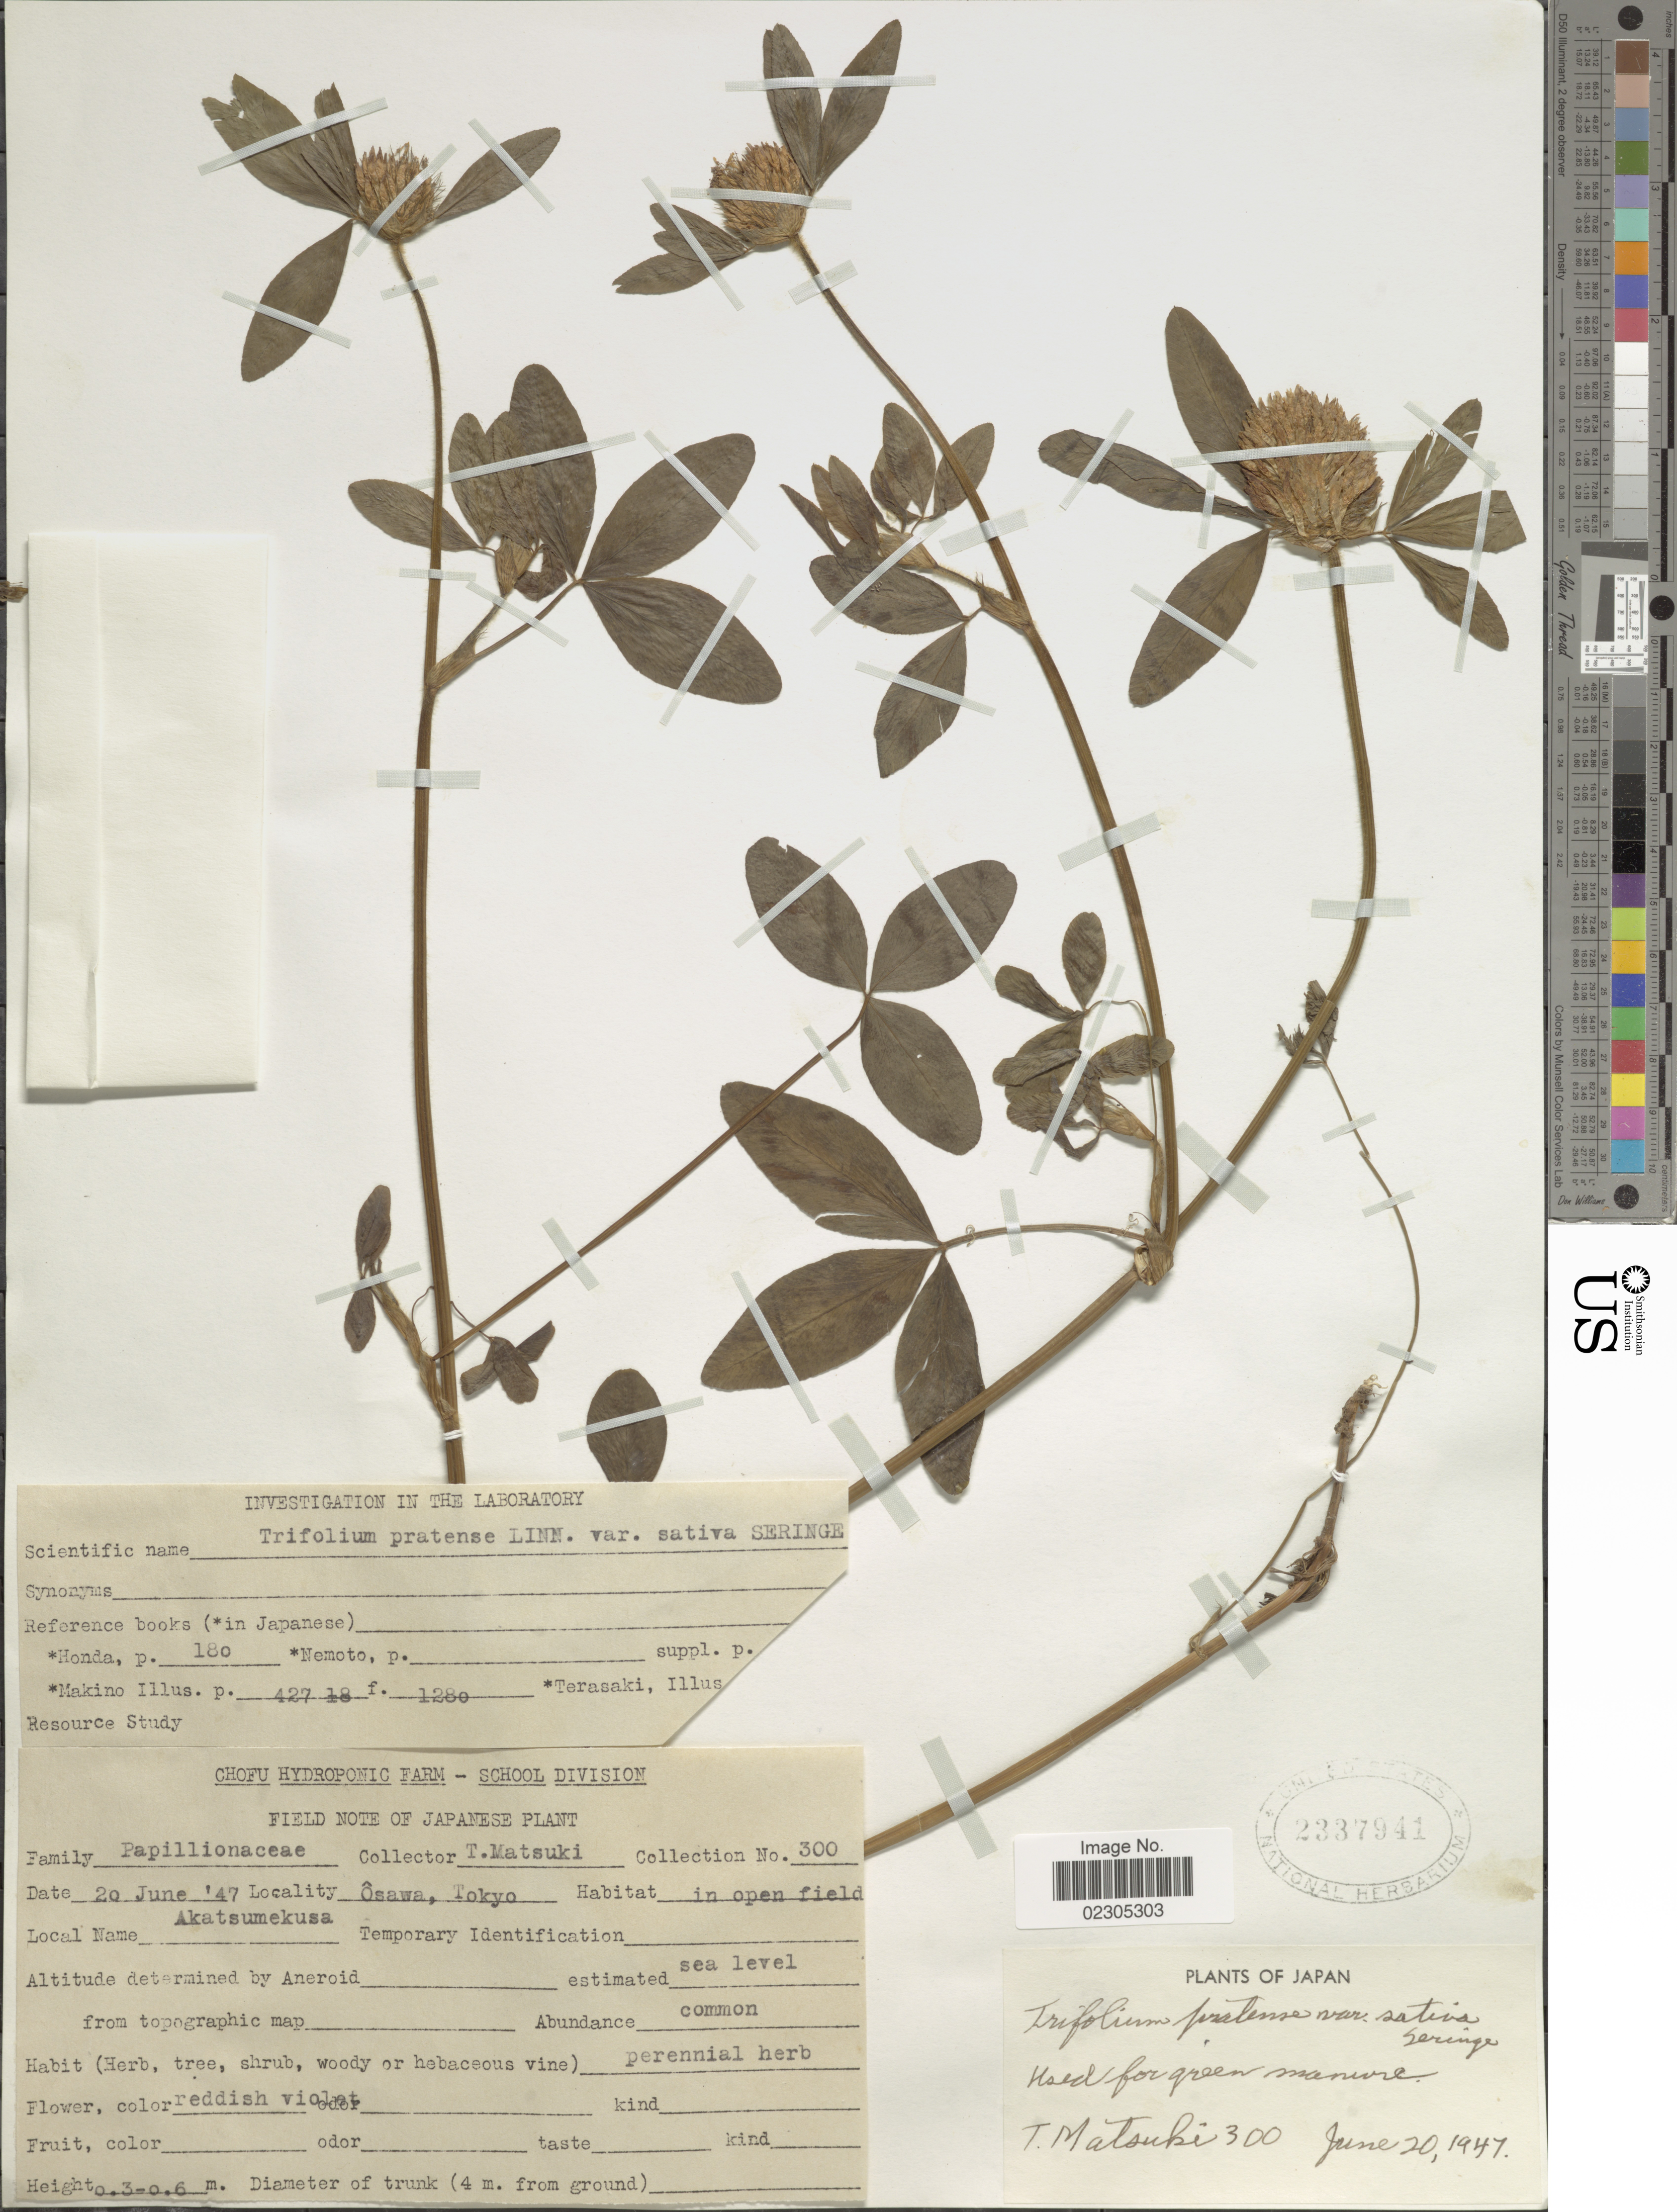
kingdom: Plantae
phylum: Tracheophyta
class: Magnoliopsida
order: Fabales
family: Fabaceae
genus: Trifolium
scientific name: Trifolium pratense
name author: L.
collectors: T. Matsuki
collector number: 300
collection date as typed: Transcribed d/m/y: 20/6/47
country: Japan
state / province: Tokyo, Federal City of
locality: Osawa, Tokyo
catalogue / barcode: US 2337941